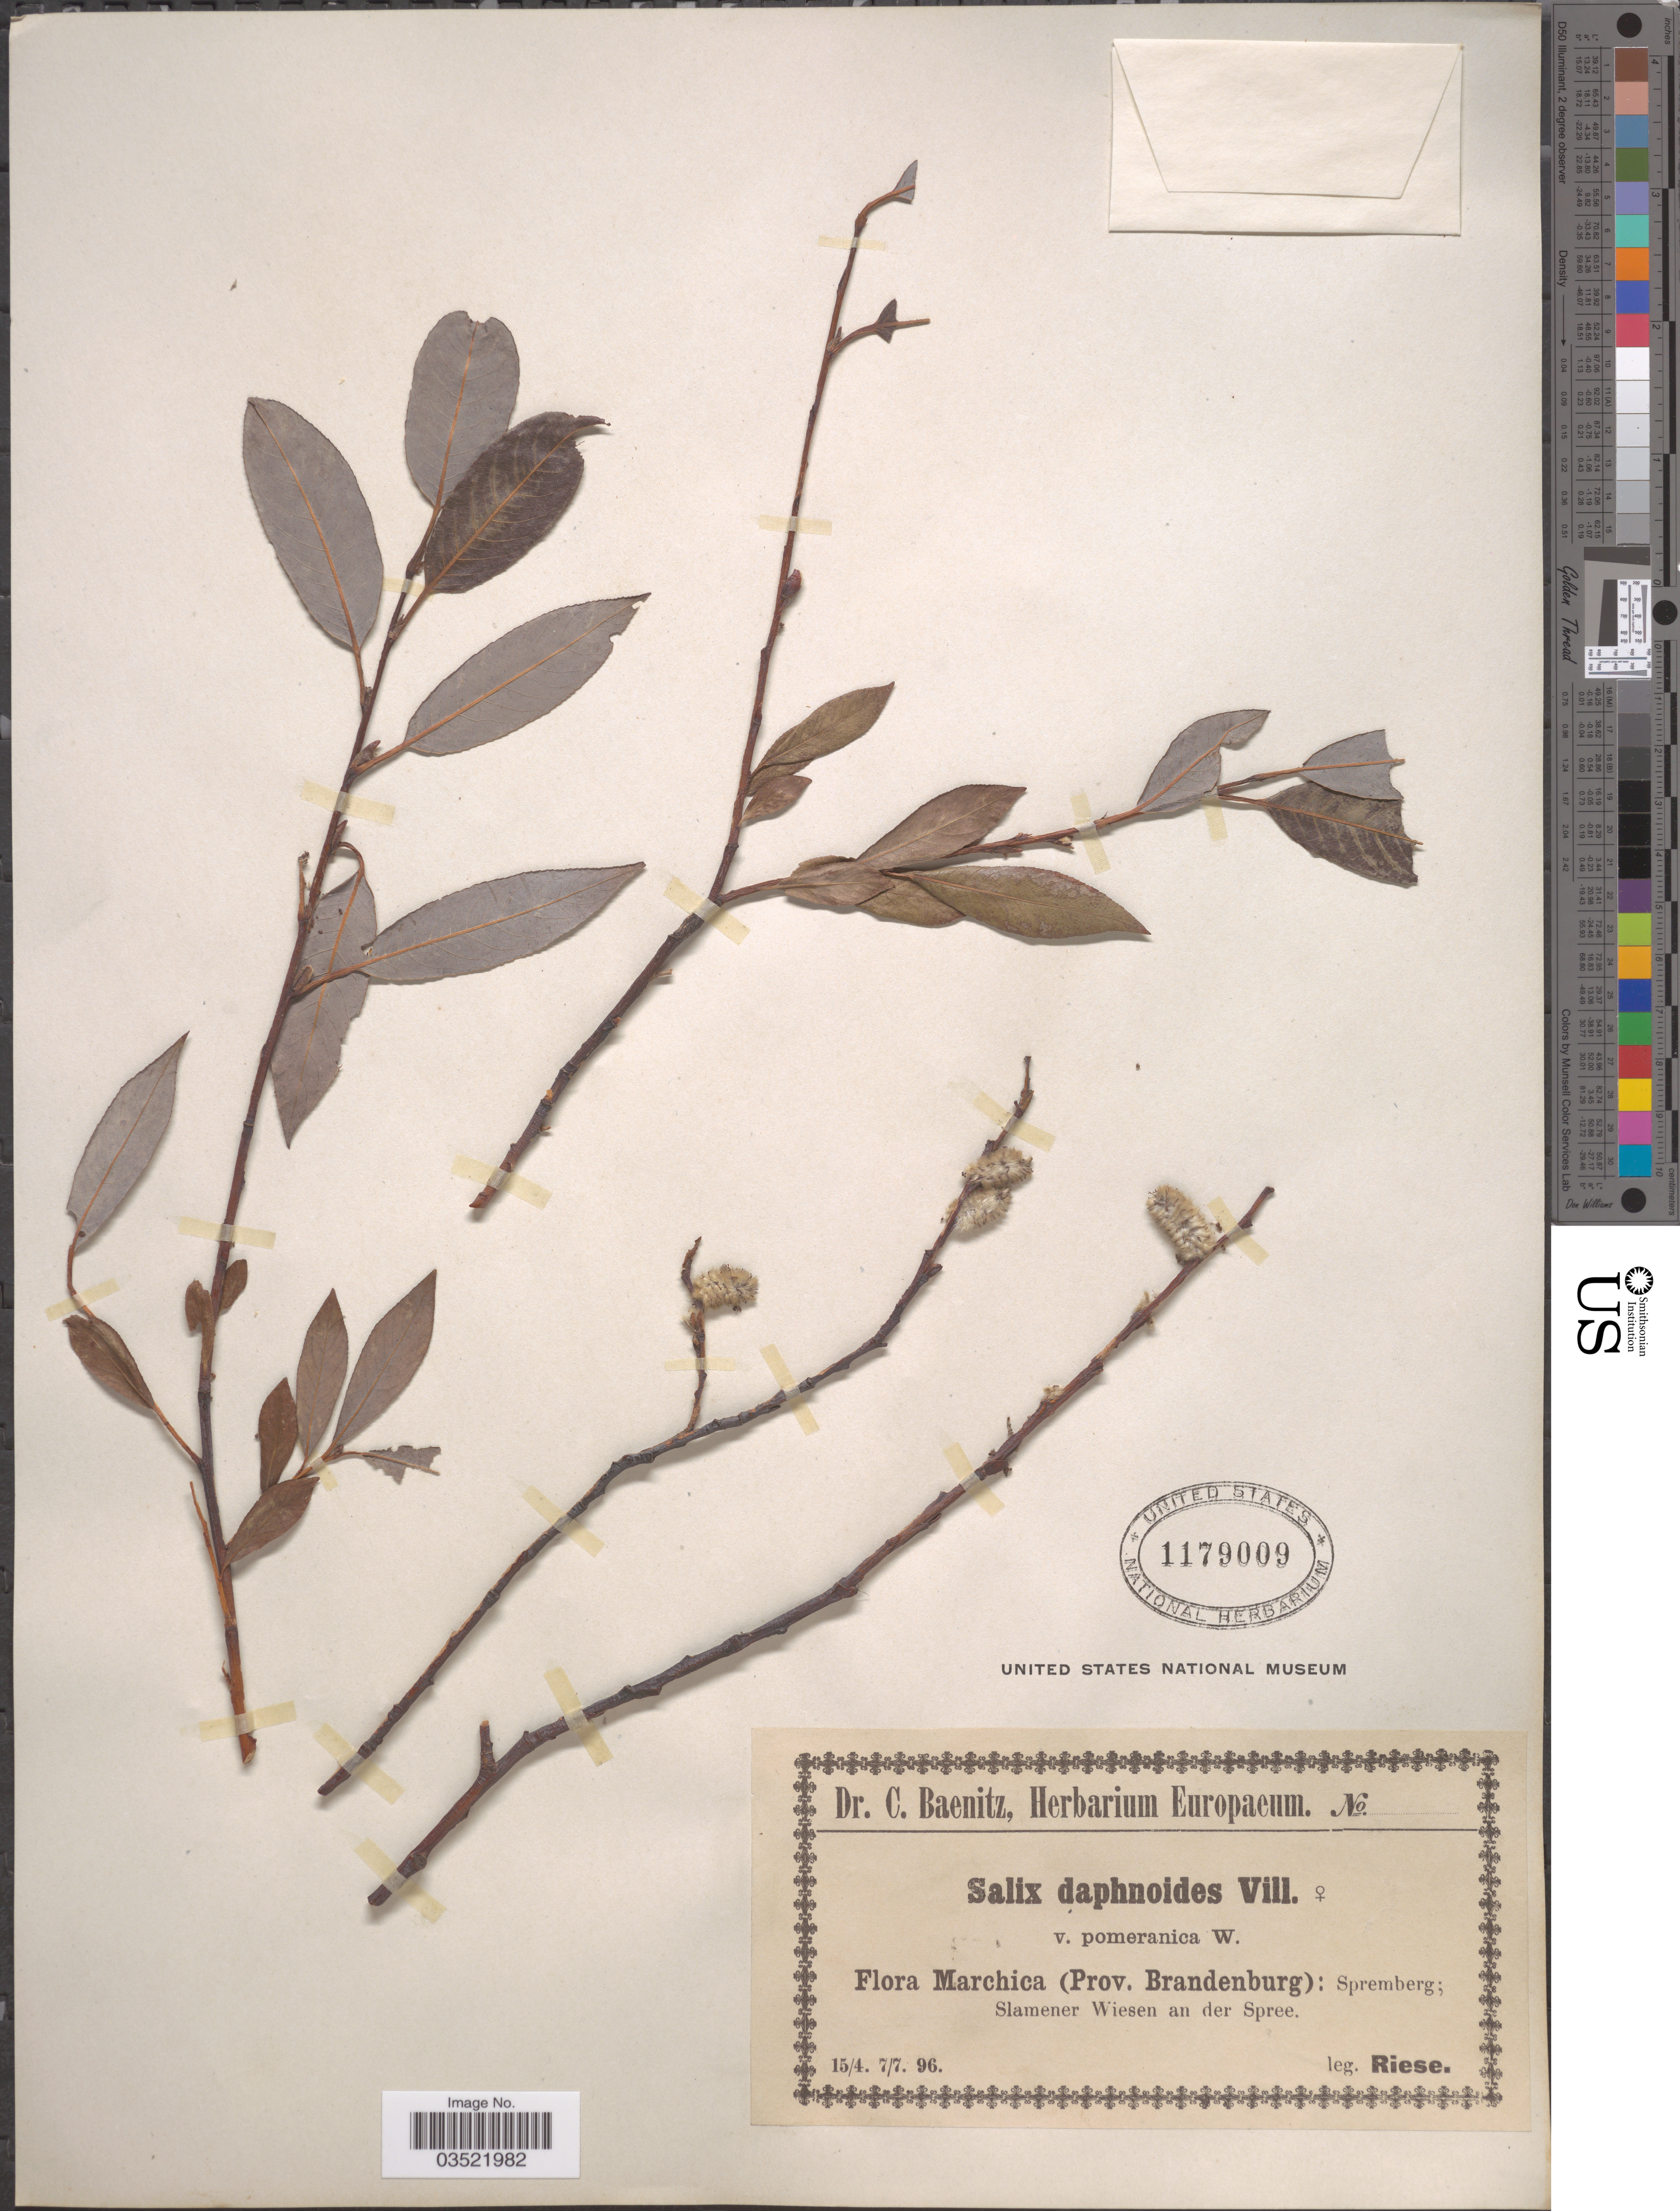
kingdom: Plantae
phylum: Tracheophyta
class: Magnoliopsida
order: Malpighiales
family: Salicaceae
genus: Salix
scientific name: Salix daphnoides var. pomeranica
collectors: Riese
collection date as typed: Transcribed d/m/y: 15/4/96 to 7/7/96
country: Germany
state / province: Brandenburg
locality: Marchica: Spremberg; Slamener Wiesen au der Spree.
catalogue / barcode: US 1179009